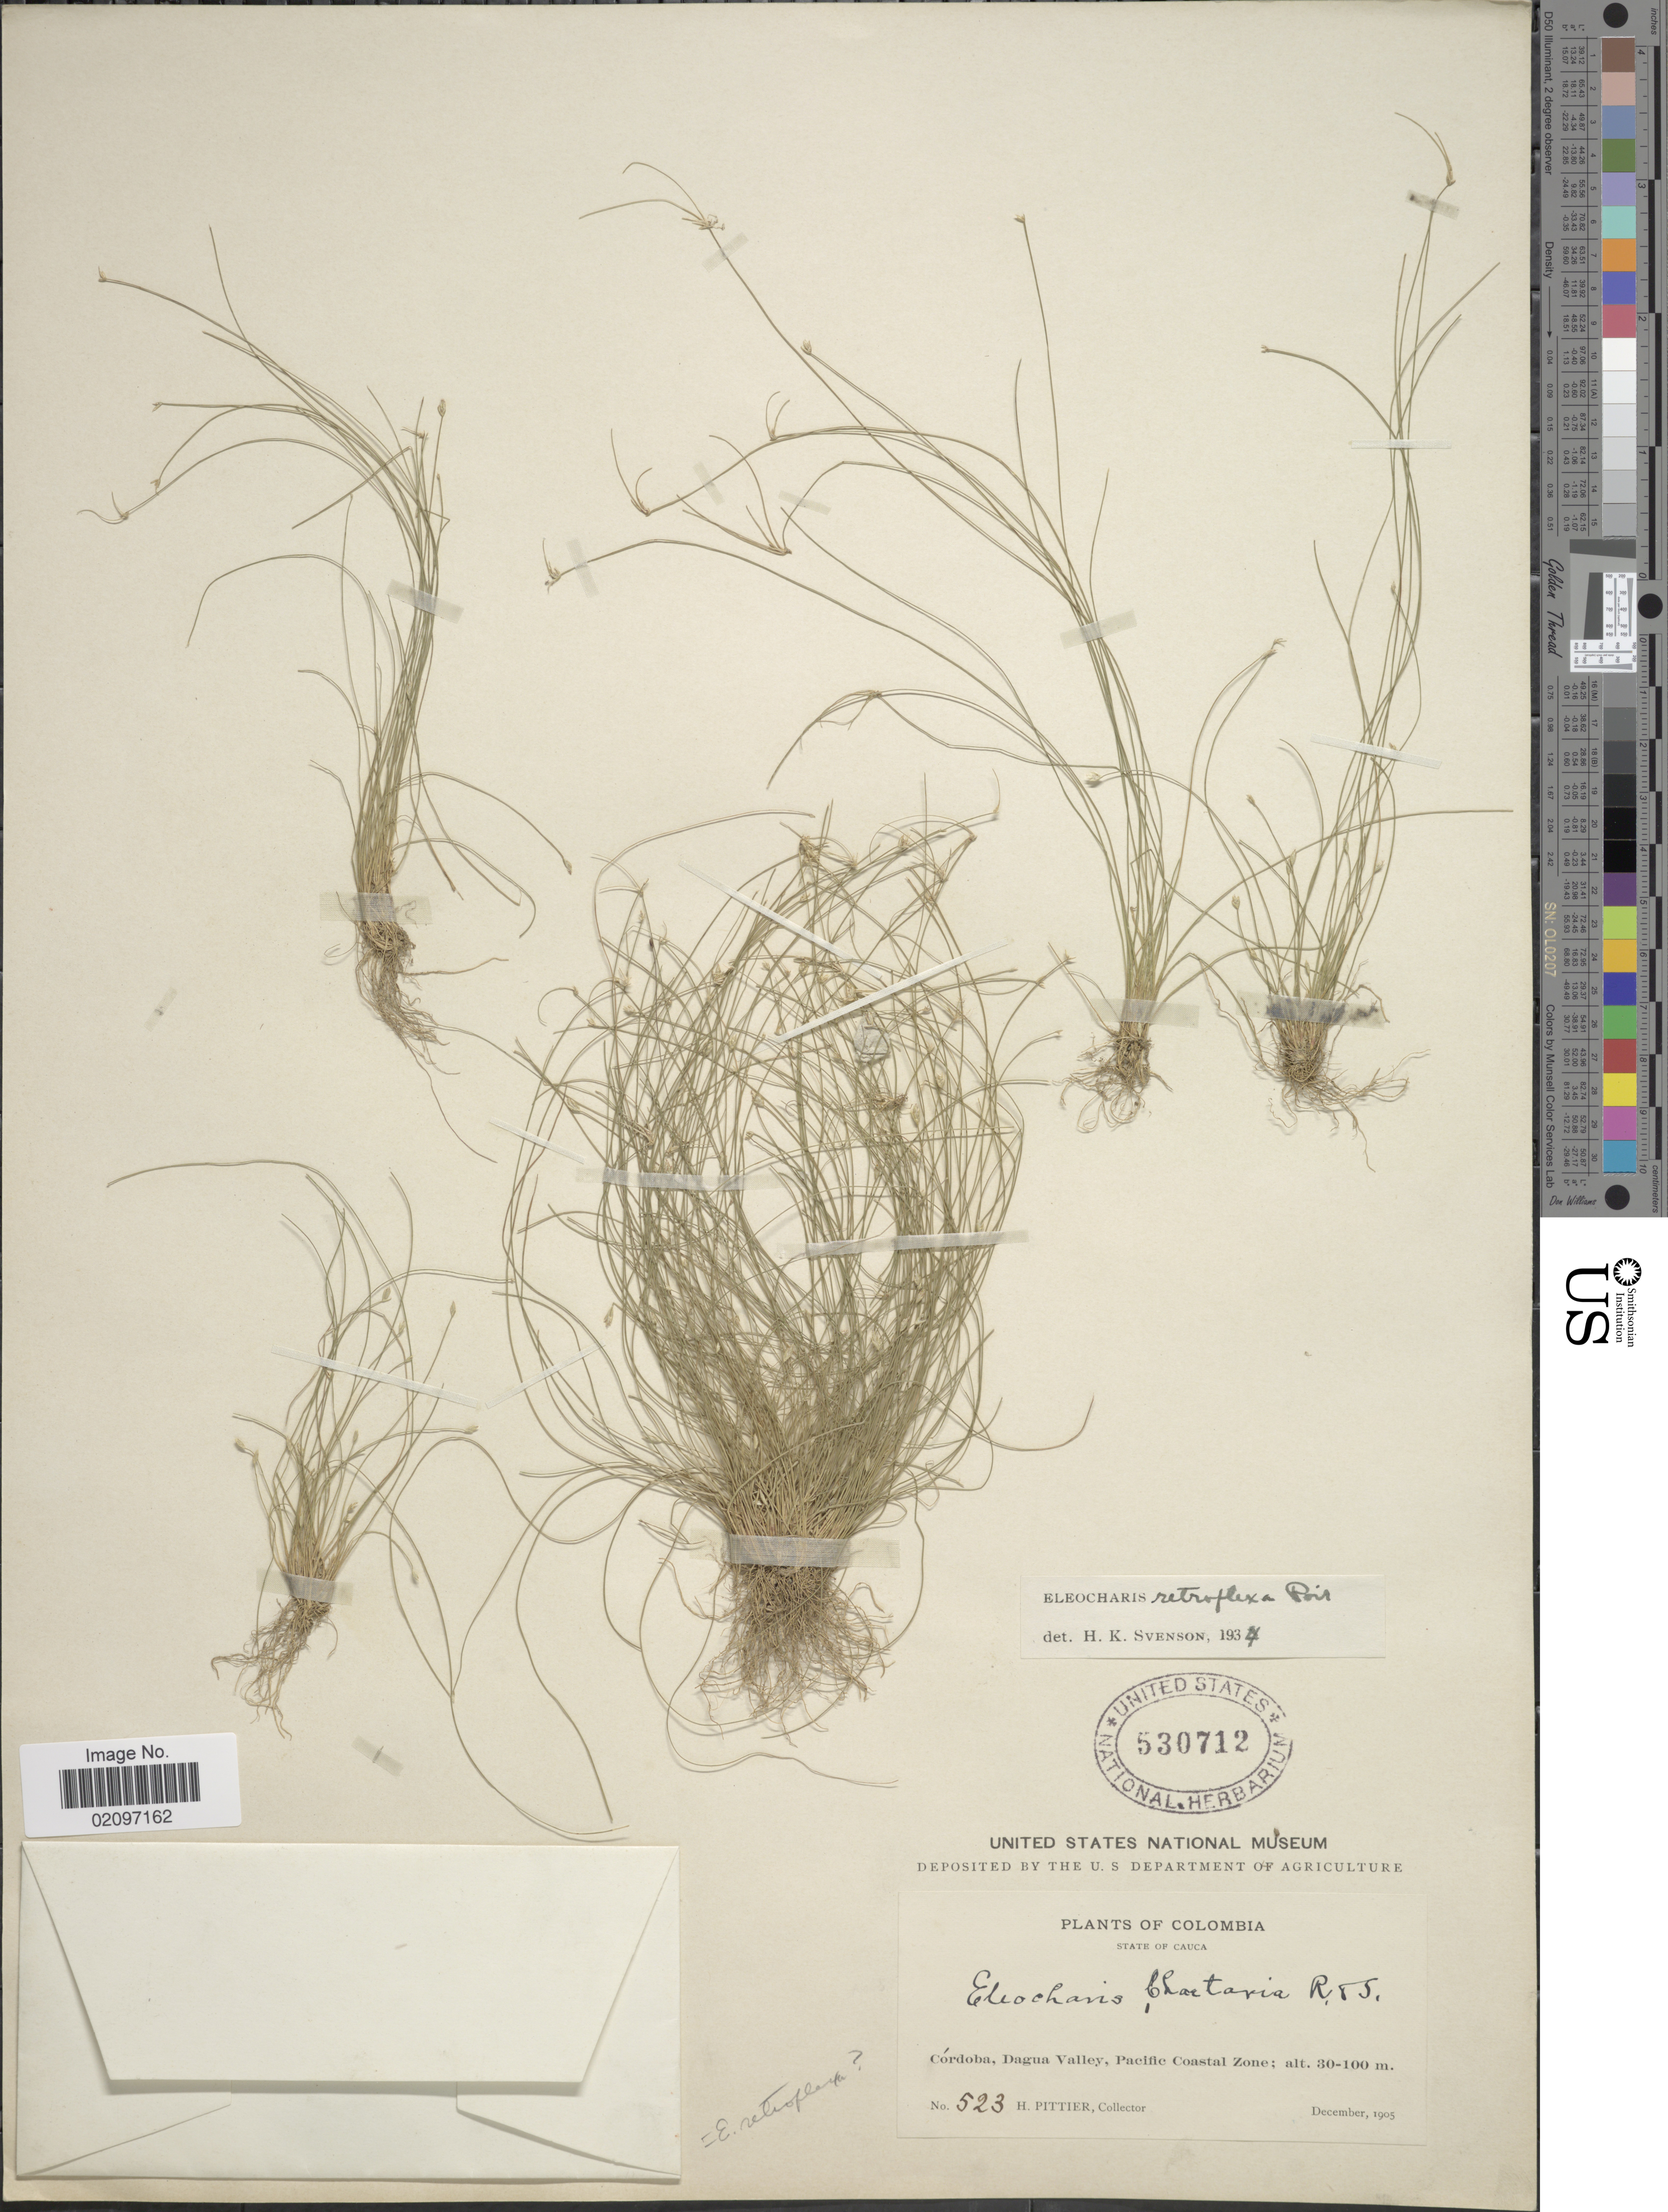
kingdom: Plantae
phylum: Tracheophyta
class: Liliopsida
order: Poales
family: Cyperaceae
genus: Eleocharis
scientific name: Eleocharis retroflexa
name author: (Poir.) Urb.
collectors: H. F. Pittier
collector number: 523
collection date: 1905-12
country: Colombia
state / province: Cauca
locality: Cordoba, Dagua Valley, Pacific Coastal Zone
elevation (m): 30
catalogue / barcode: US 530712